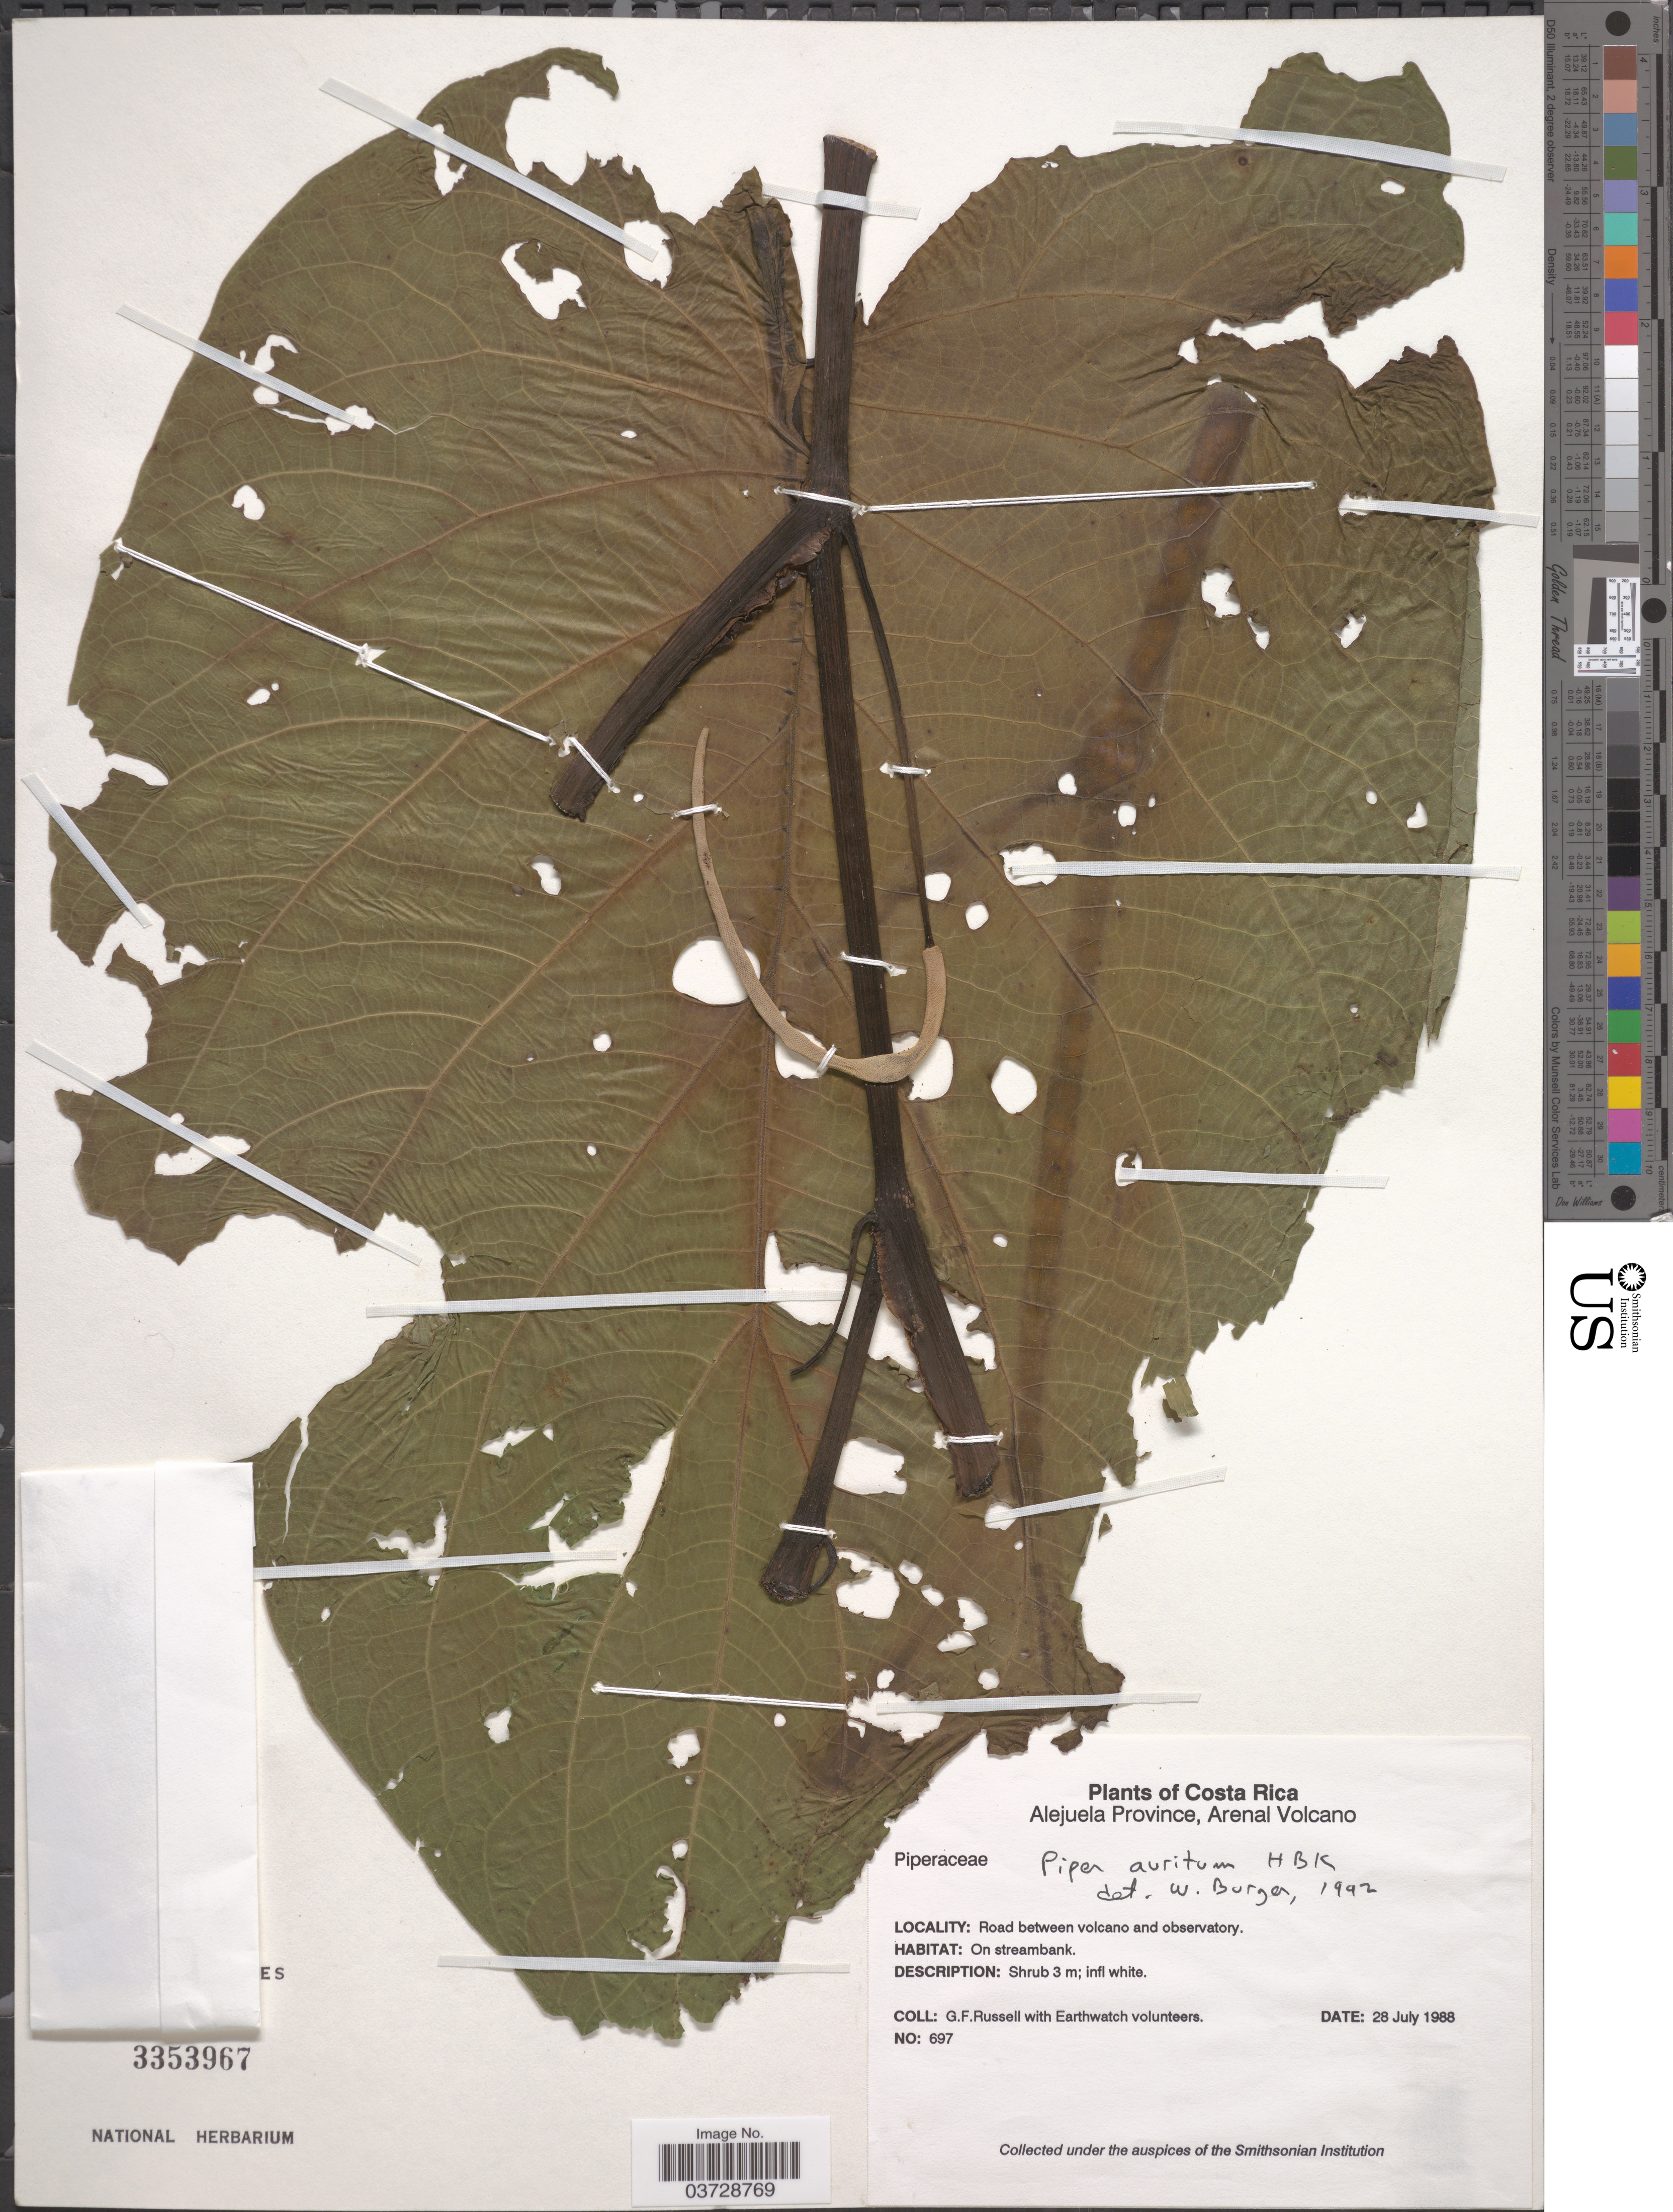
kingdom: Plantae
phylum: Tracheophyta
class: Magnoliopsida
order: Piperales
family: Piperaceae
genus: Piper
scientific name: Piper auritum var. amplifolium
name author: C. DC.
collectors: G. Russell & Earthwatch Volunteers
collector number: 697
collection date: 1988-07-28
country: Costa Rica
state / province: Alajuela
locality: Alejuela Province, Arenal Volcano. Road between volcano and observatory.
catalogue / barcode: US 3353967